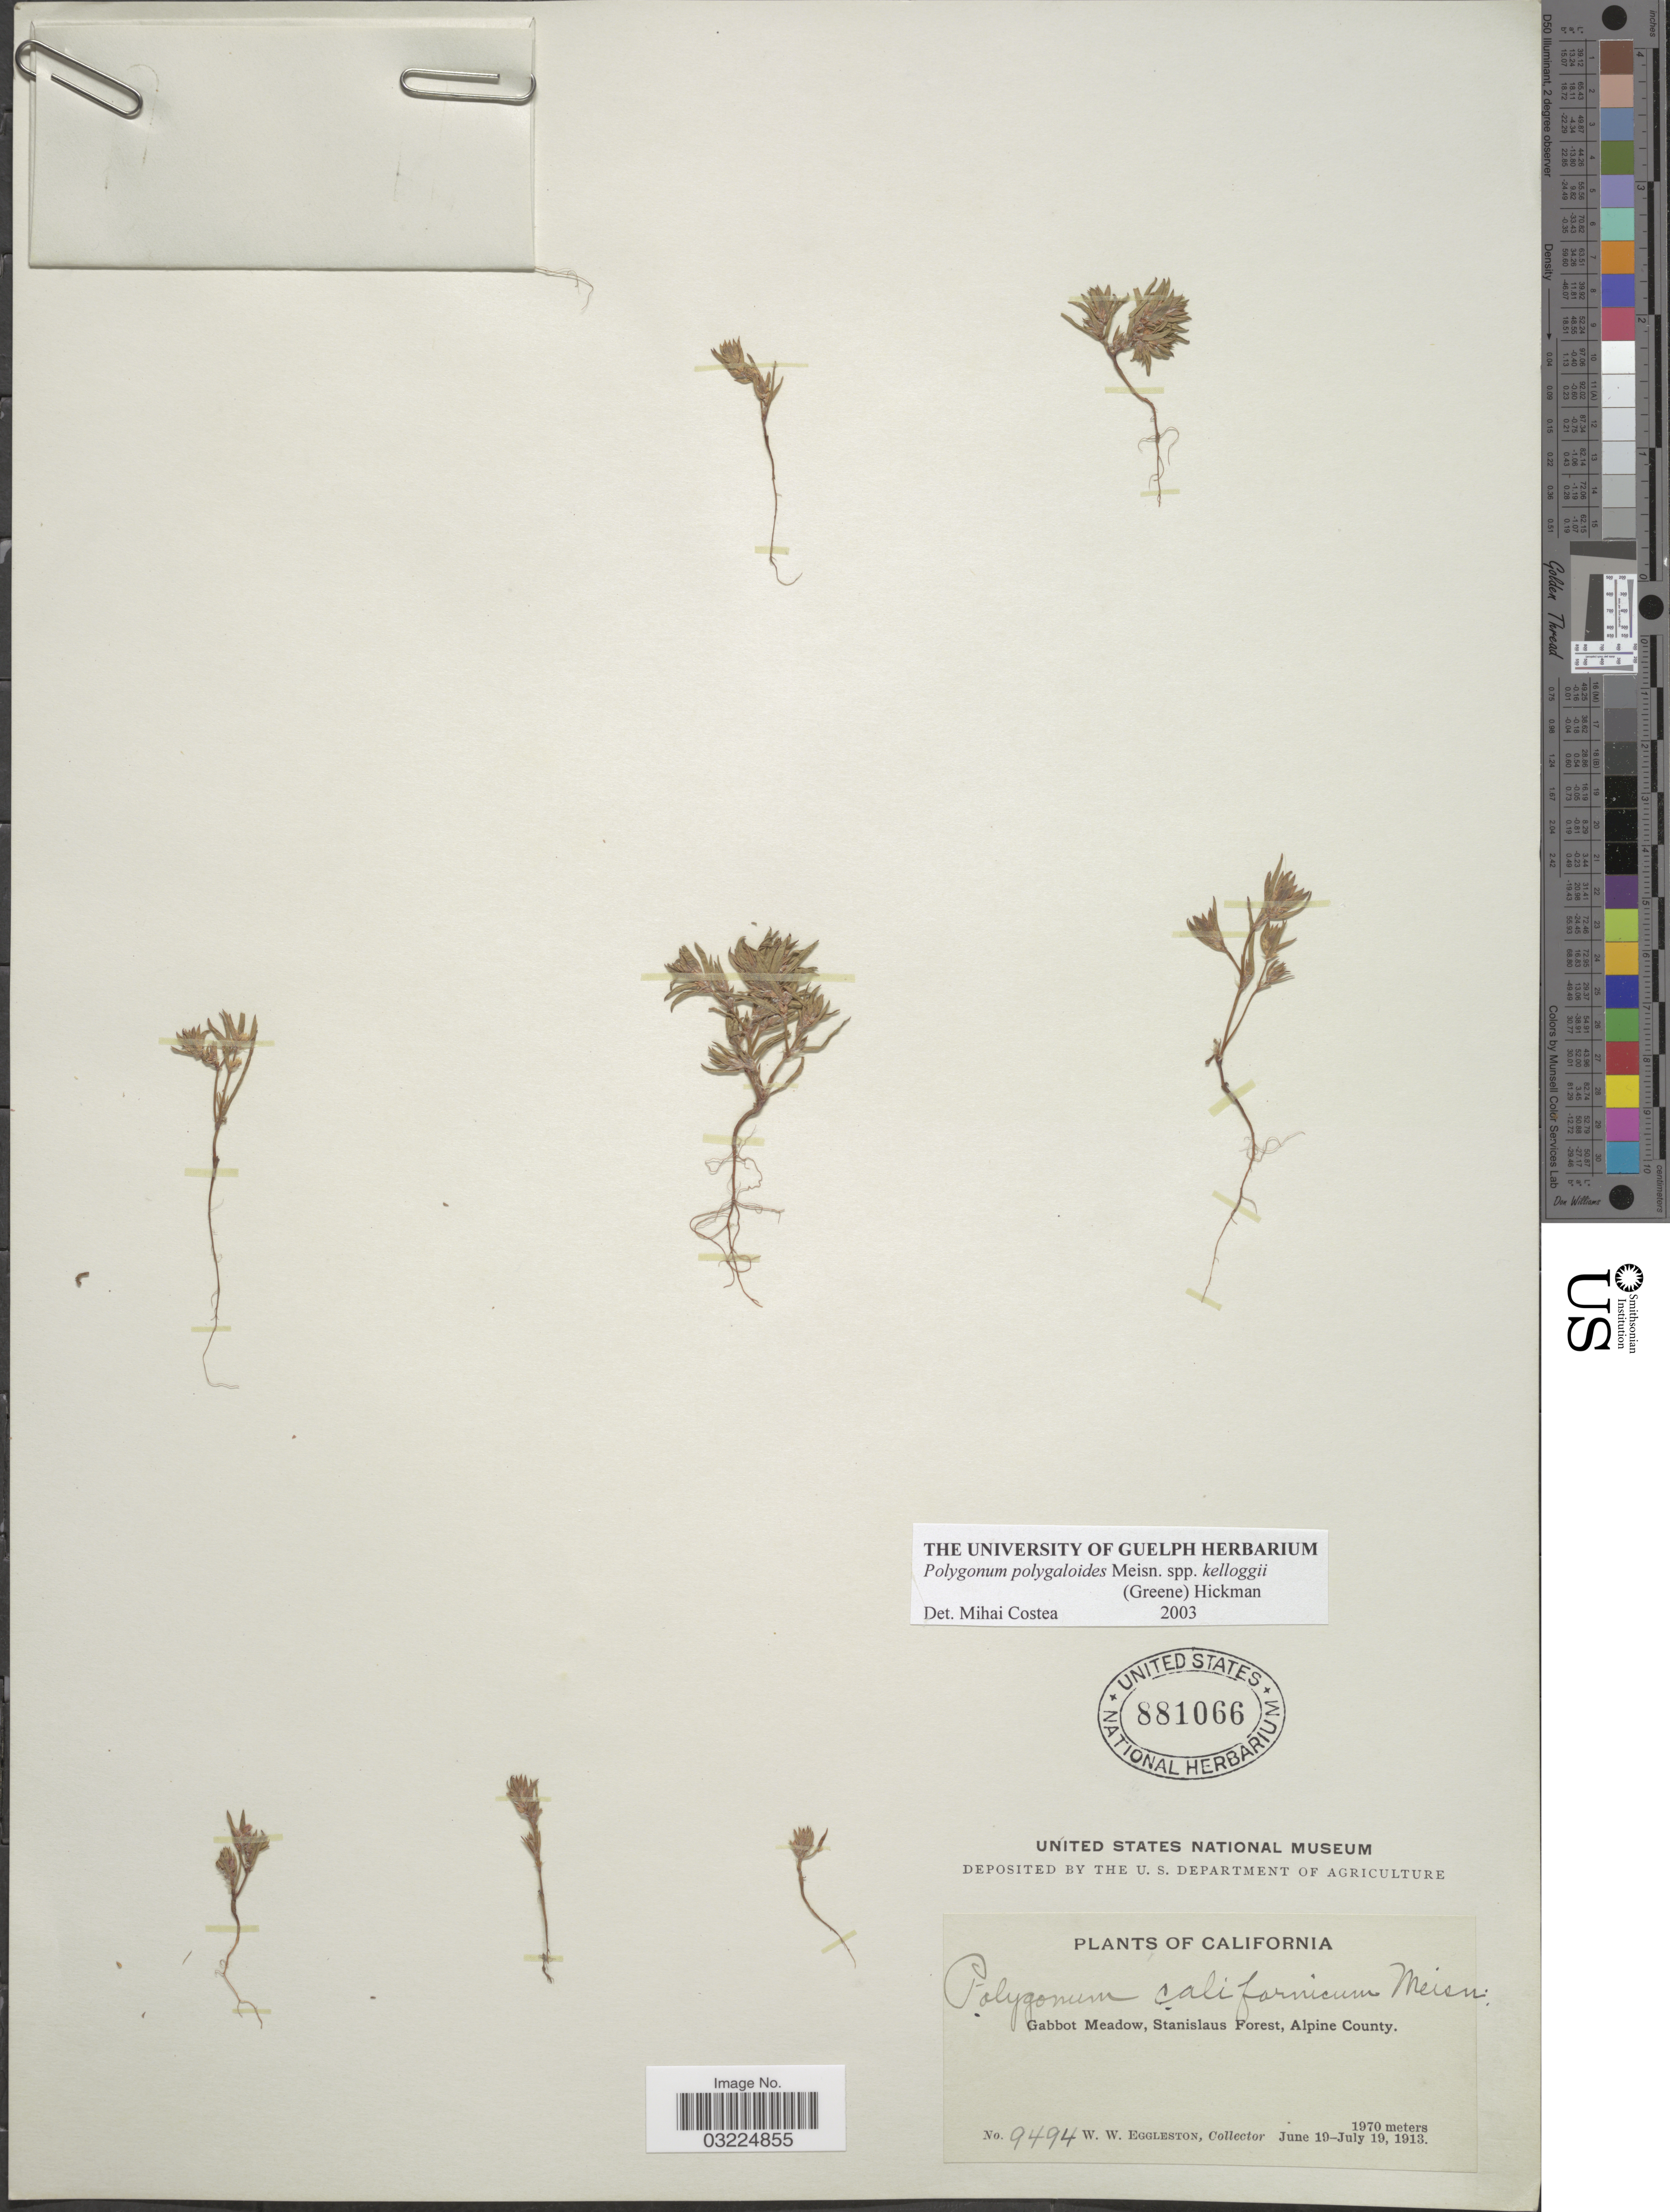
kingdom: Plantae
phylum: Tracheophyta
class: Magnoliopsida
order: Caryophyllales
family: Polygonaceae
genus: Polygonum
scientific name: Polygonum polygaloides subsp. kelloggii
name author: (Greene) Hickman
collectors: W. W. Eggleston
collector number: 9494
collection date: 1913-06-19/1913-07-19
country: United States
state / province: California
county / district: Alpine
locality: Gabbot Meadow, Stanislaus Forest, Alpine County.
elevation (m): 1970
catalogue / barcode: US 881066